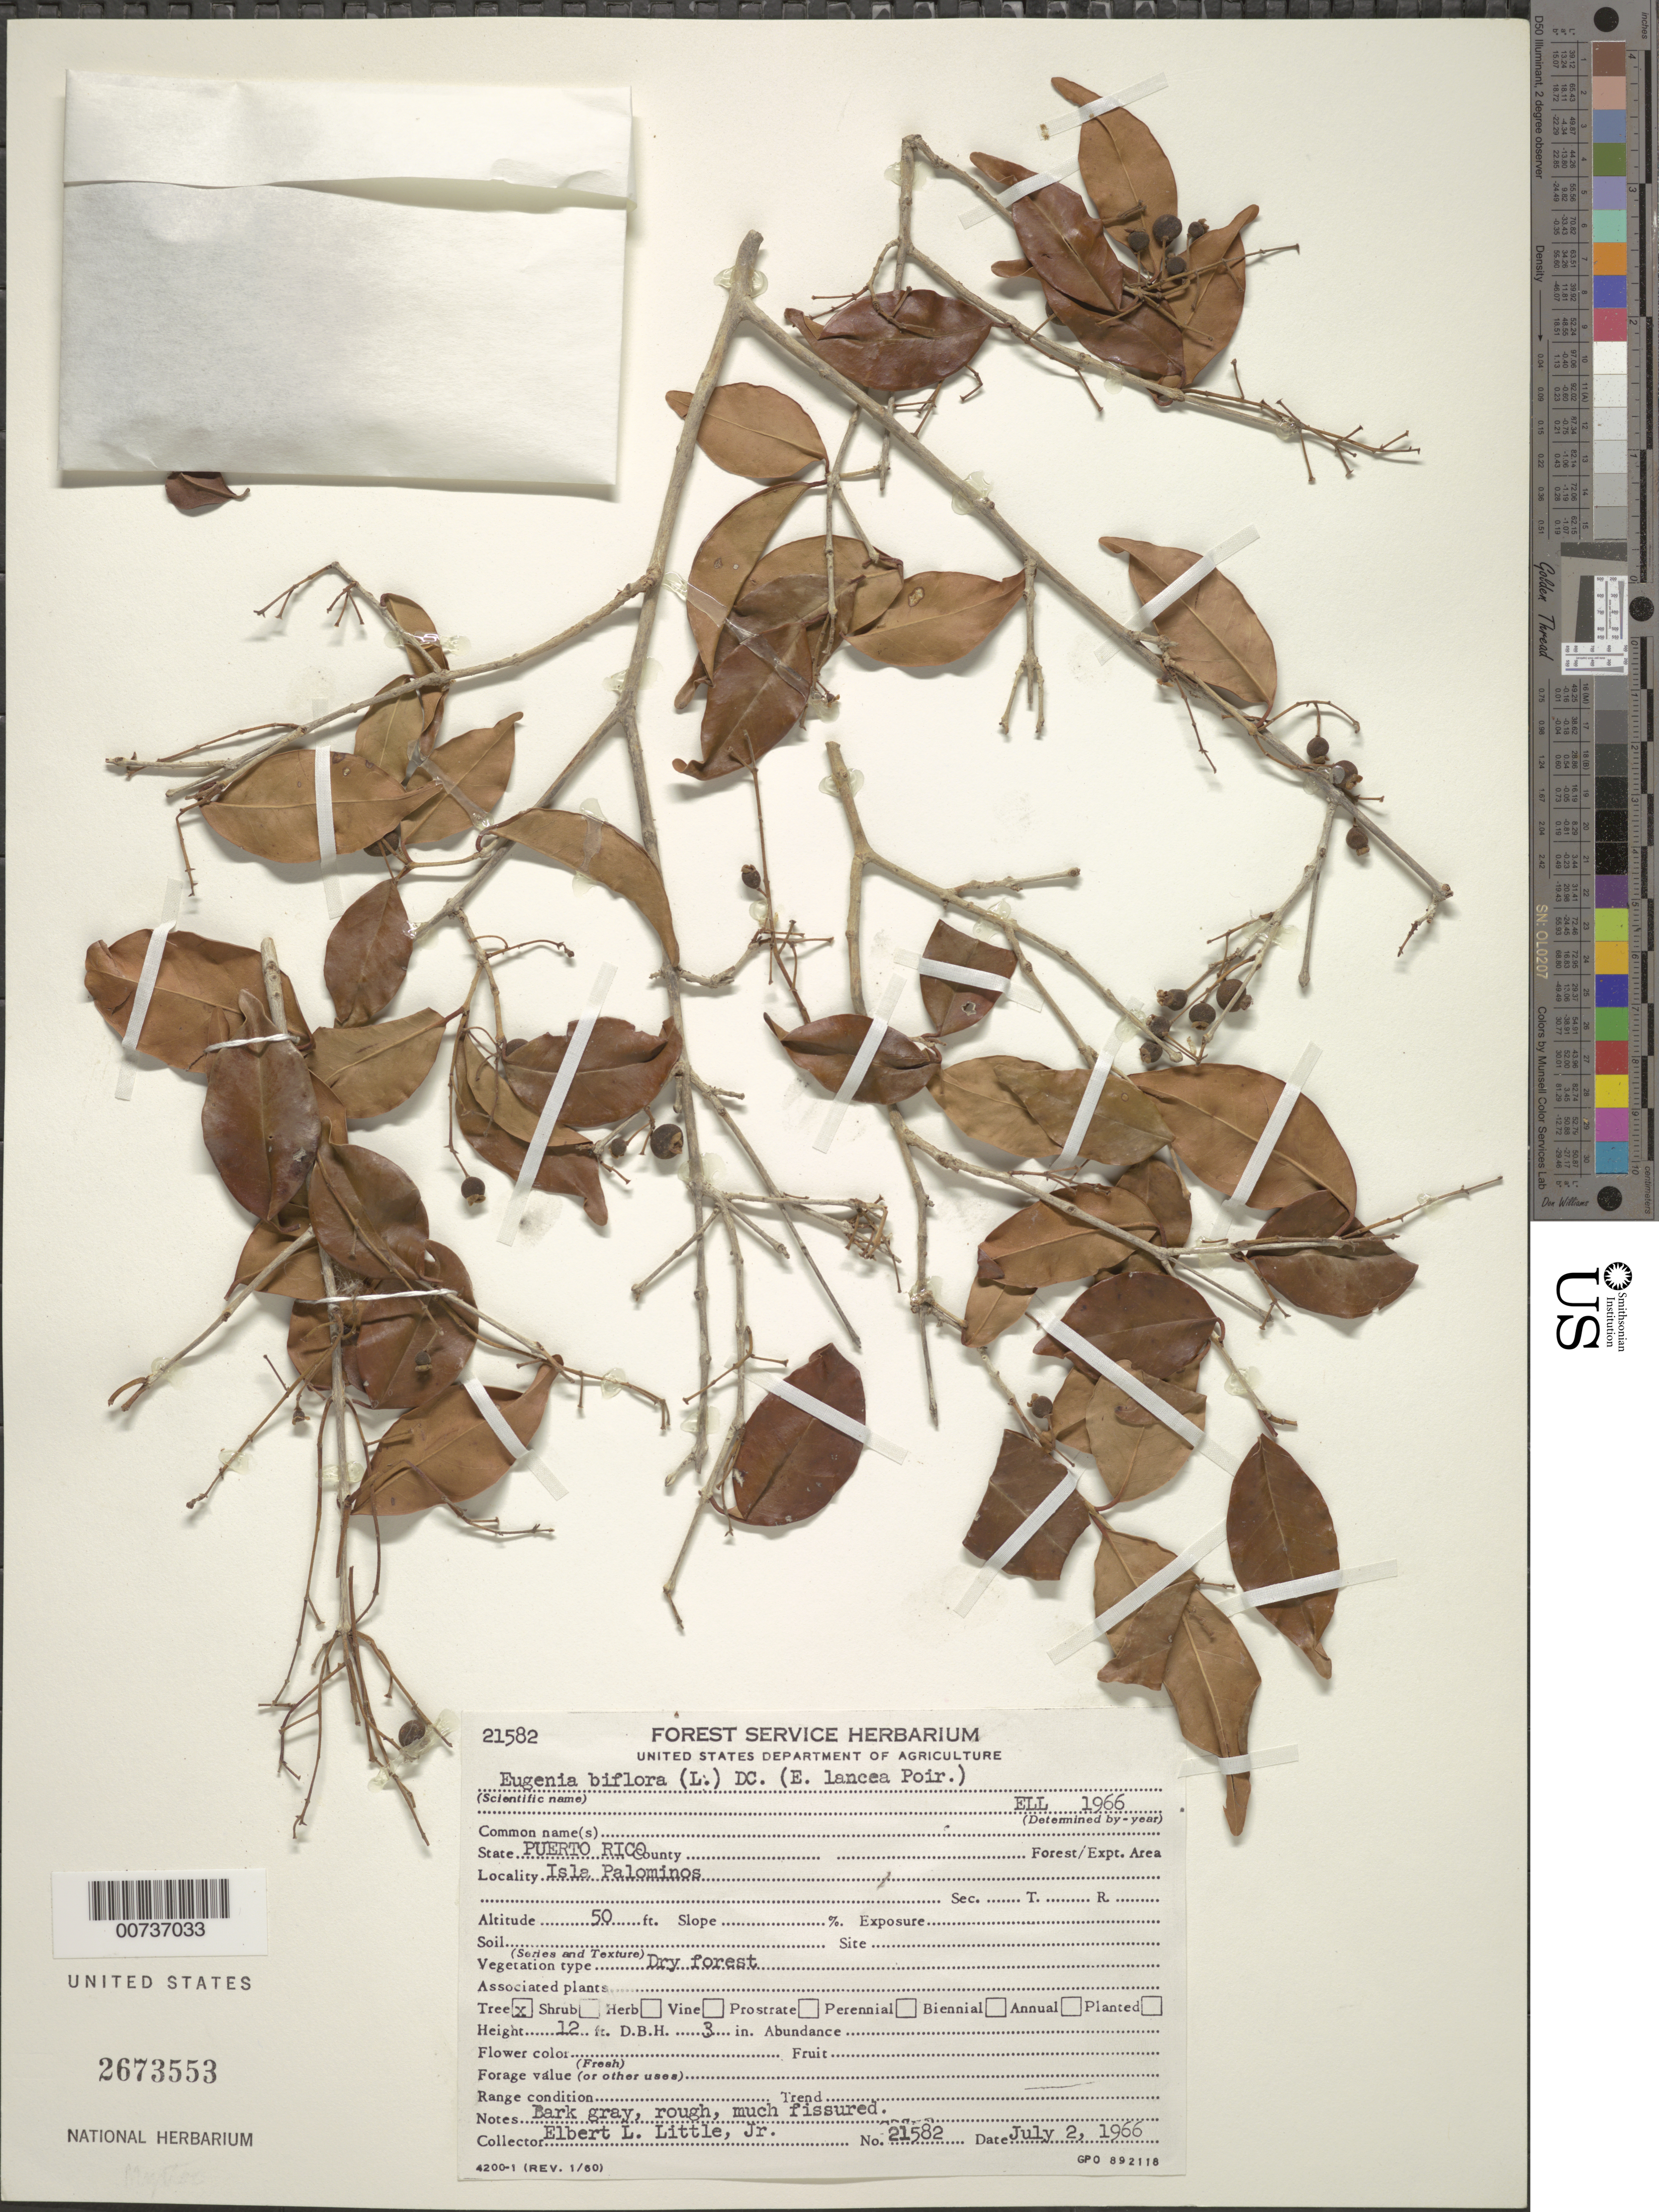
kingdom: Plantae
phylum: Tracheophyta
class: Magnoliopsida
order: Myrtales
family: Myrtaceae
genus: Eugenia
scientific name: Eugenia biflora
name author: (L.) DC.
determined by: Little, Elbert L., Jr., (FSSR), United States Department of Agriculture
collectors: E. L. Little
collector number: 21582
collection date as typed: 02 Jul 1966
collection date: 1966-07-02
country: Puerto Rico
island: Palominos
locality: Isla Palominos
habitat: Dry forest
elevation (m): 15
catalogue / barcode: US 2673553